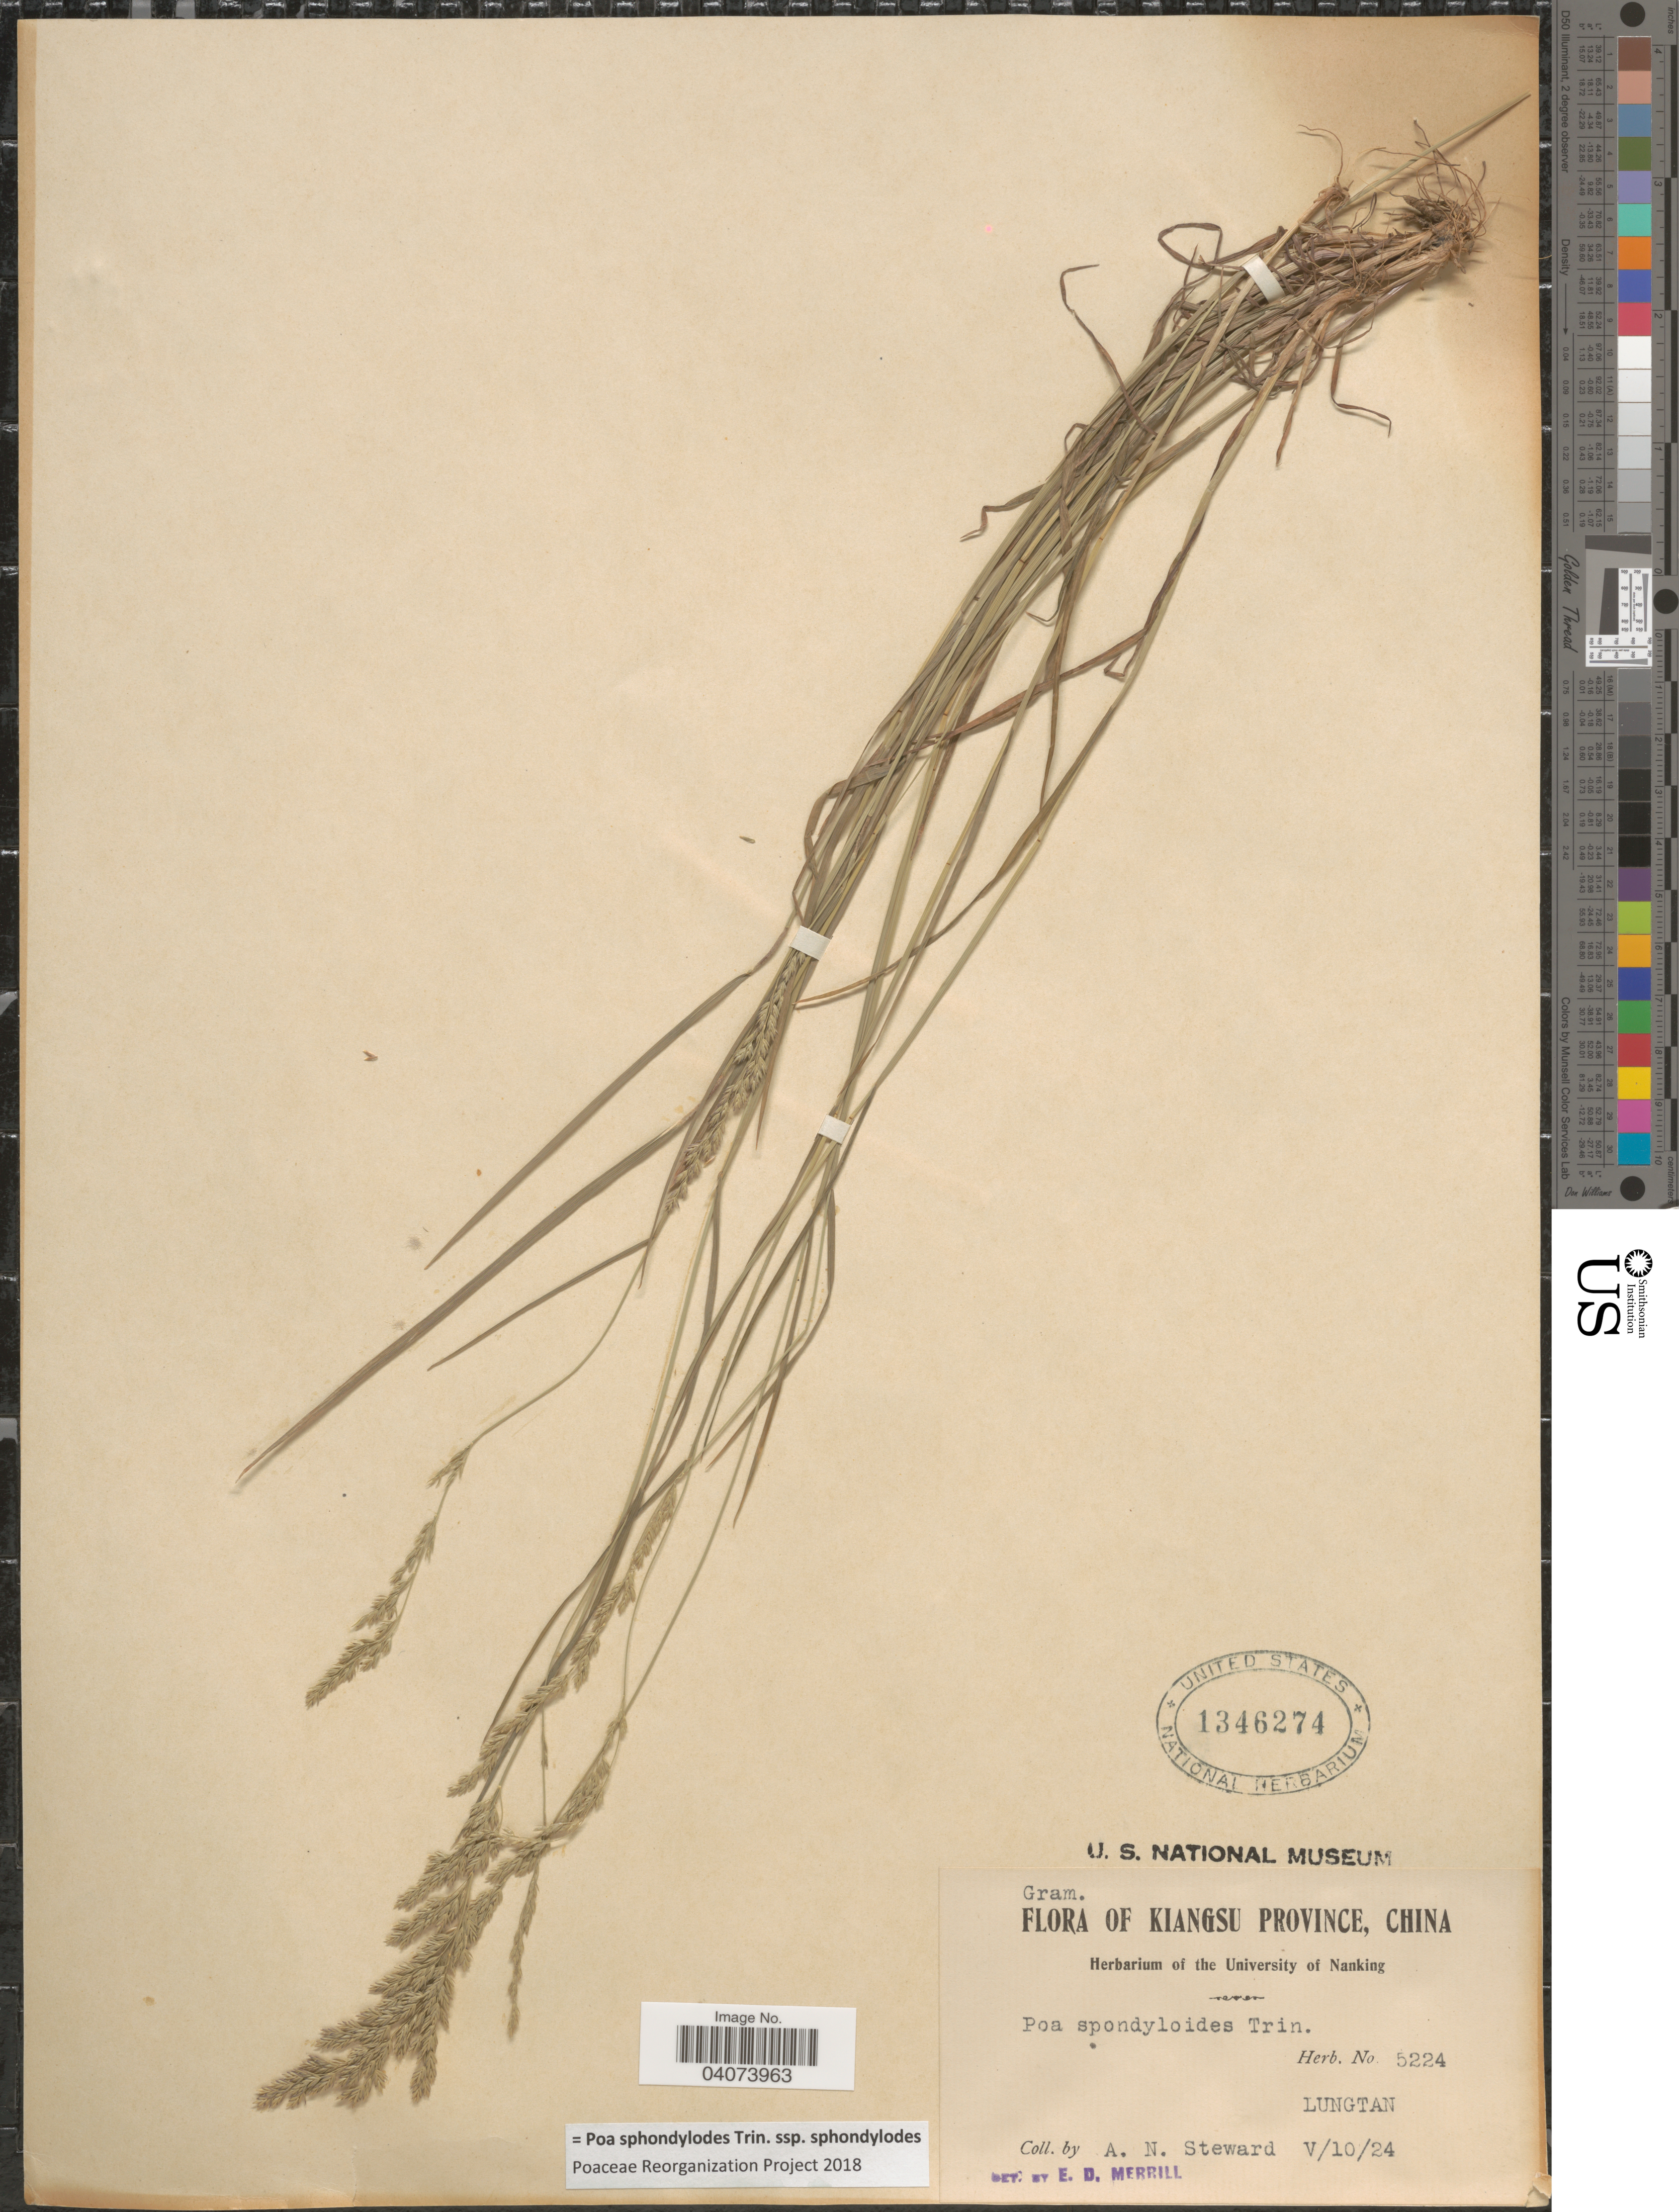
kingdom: Plantae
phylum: Tracheophyta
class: Liliopsida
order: Poales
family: Poaceae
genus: Poa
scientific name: Poa sphondylodes subsp. sphondylodes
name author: Trin.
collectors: A. N. Steward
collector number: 5224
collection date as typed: Transcribed d/m/y: 10/5/24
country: China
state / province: Jiangsu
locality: Lungtan. Kiangsu Province.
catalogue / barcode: US 1346274